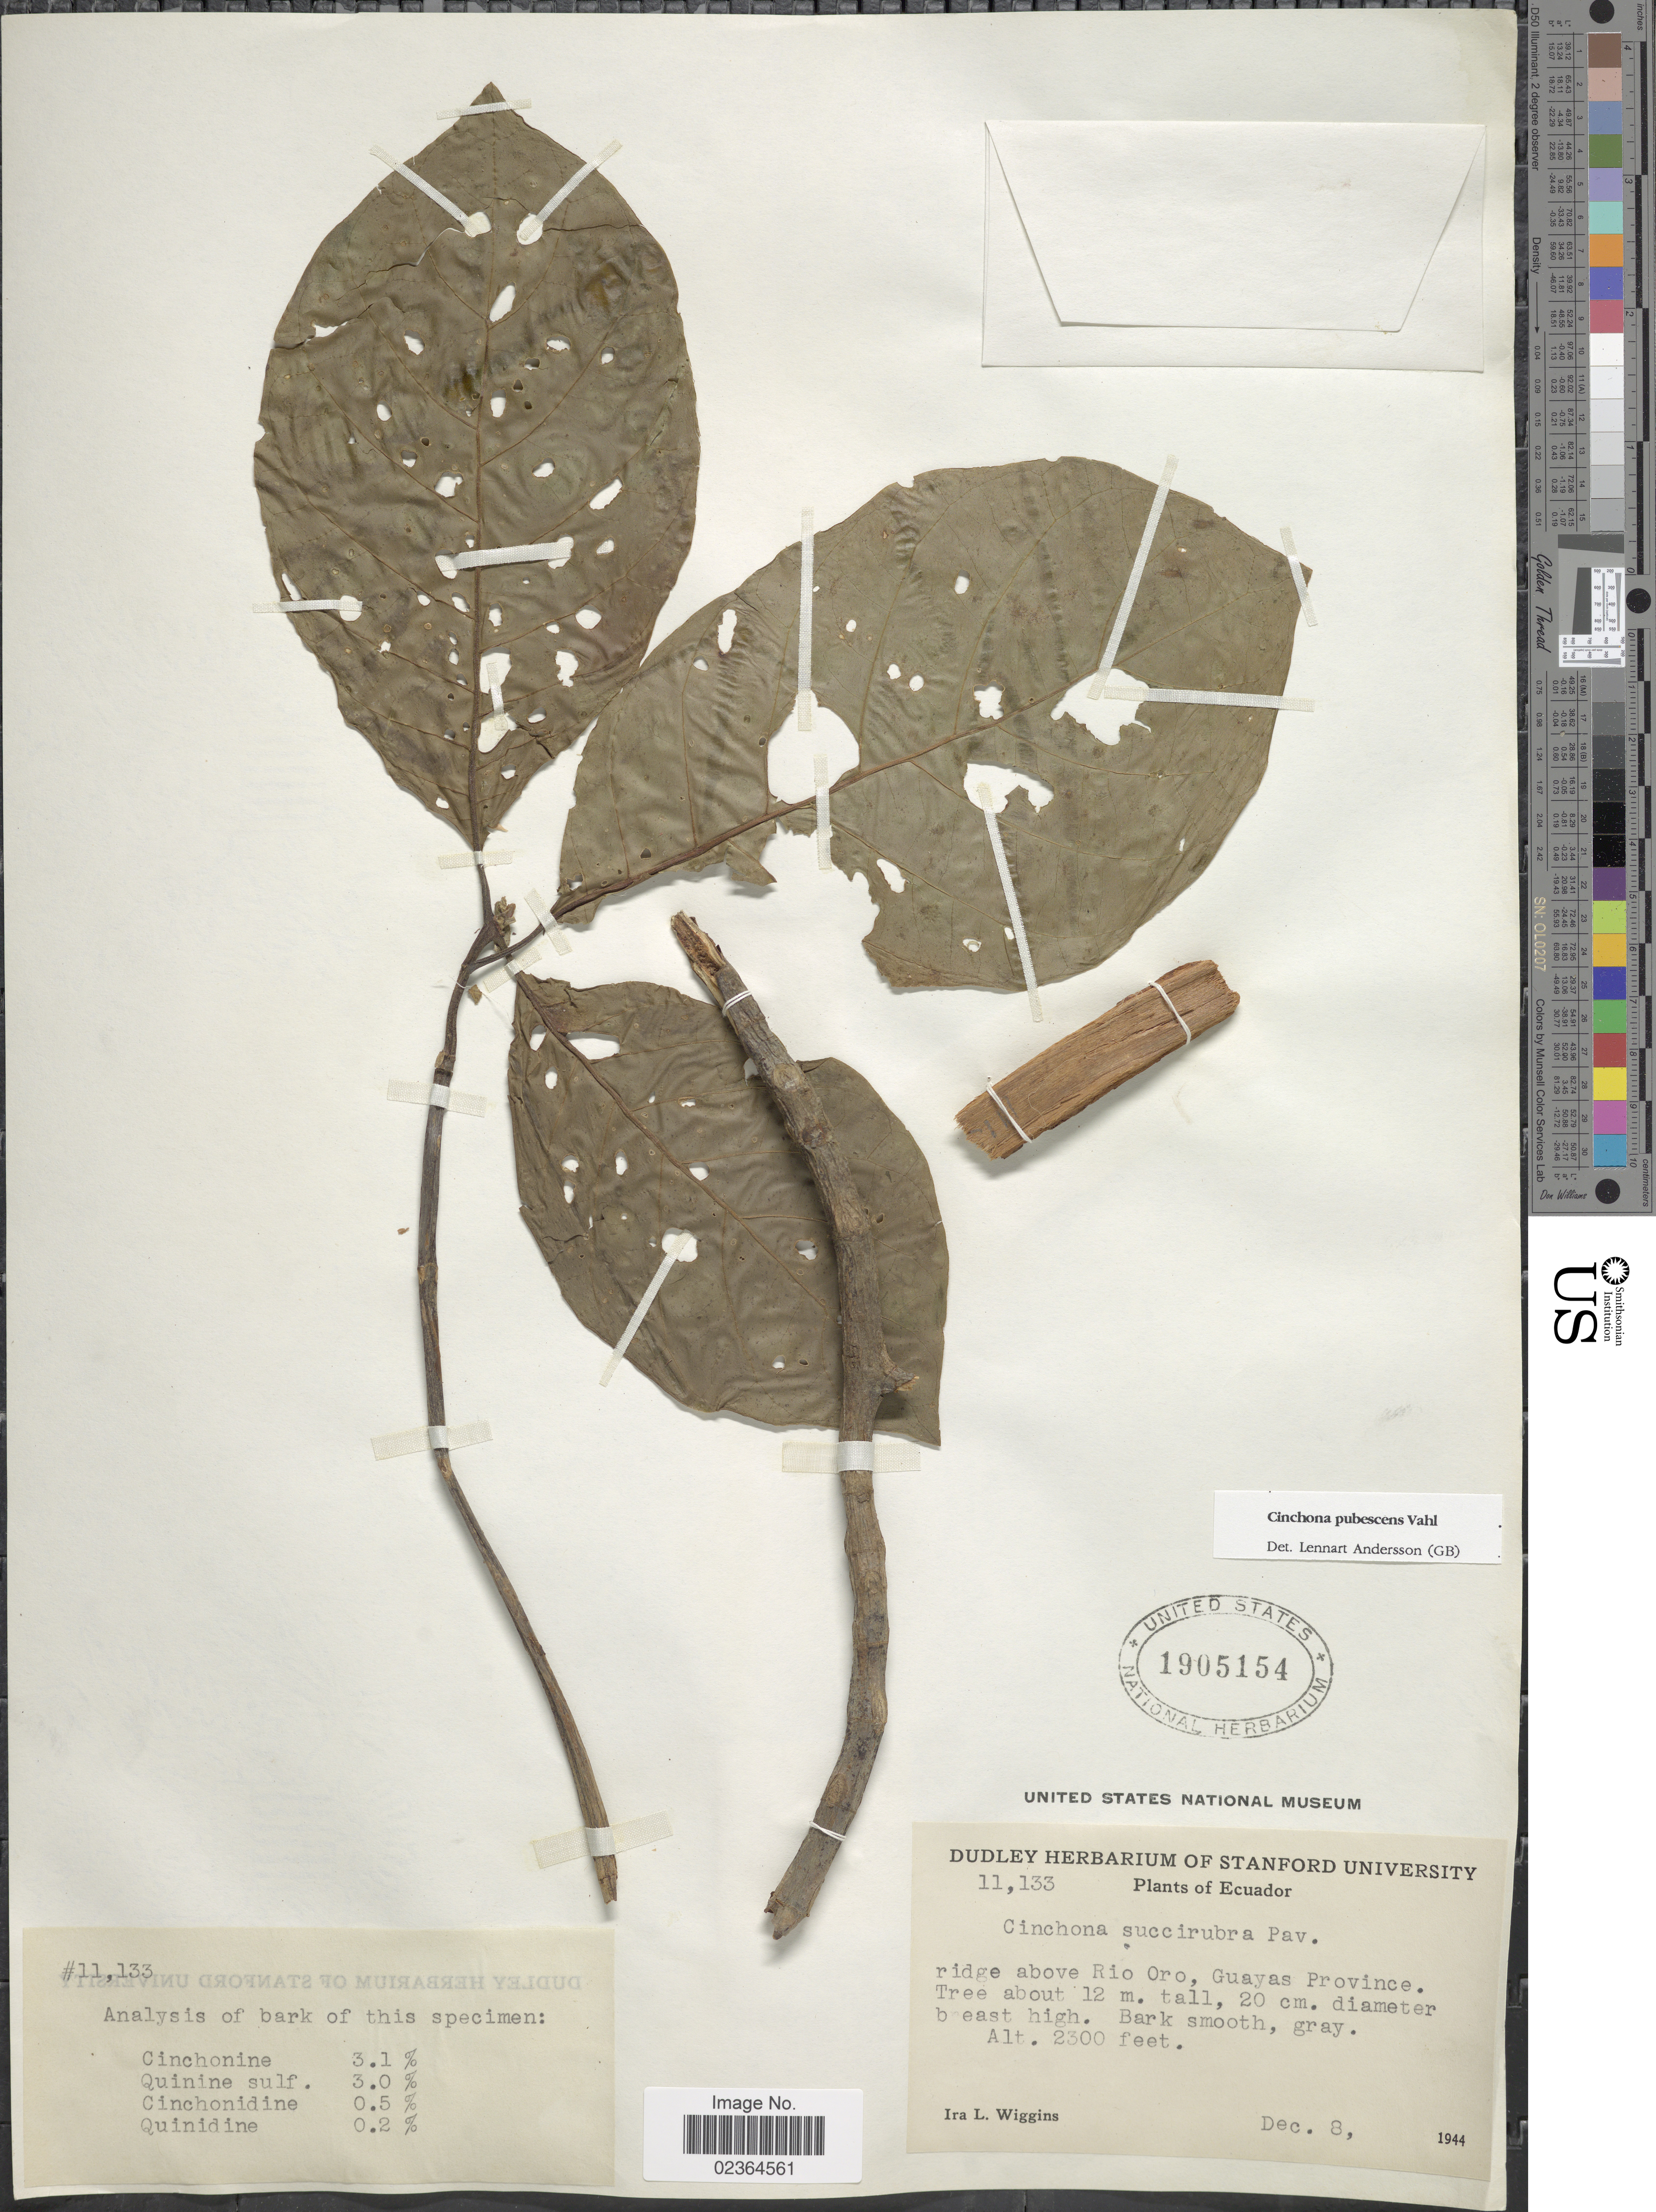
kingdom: Plantae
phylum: Tracheophyta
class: Magnoliopsida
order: Gentianales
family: Rubiaceae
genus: Cinchona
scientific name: Cinchona pubescens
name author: Vahl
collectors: I. L. Wiggins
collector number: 11133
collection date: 1944-12-08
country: Ecuador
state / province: Guayas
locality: Ridge above Rio Oro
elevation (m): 701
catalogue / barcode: US 1905154